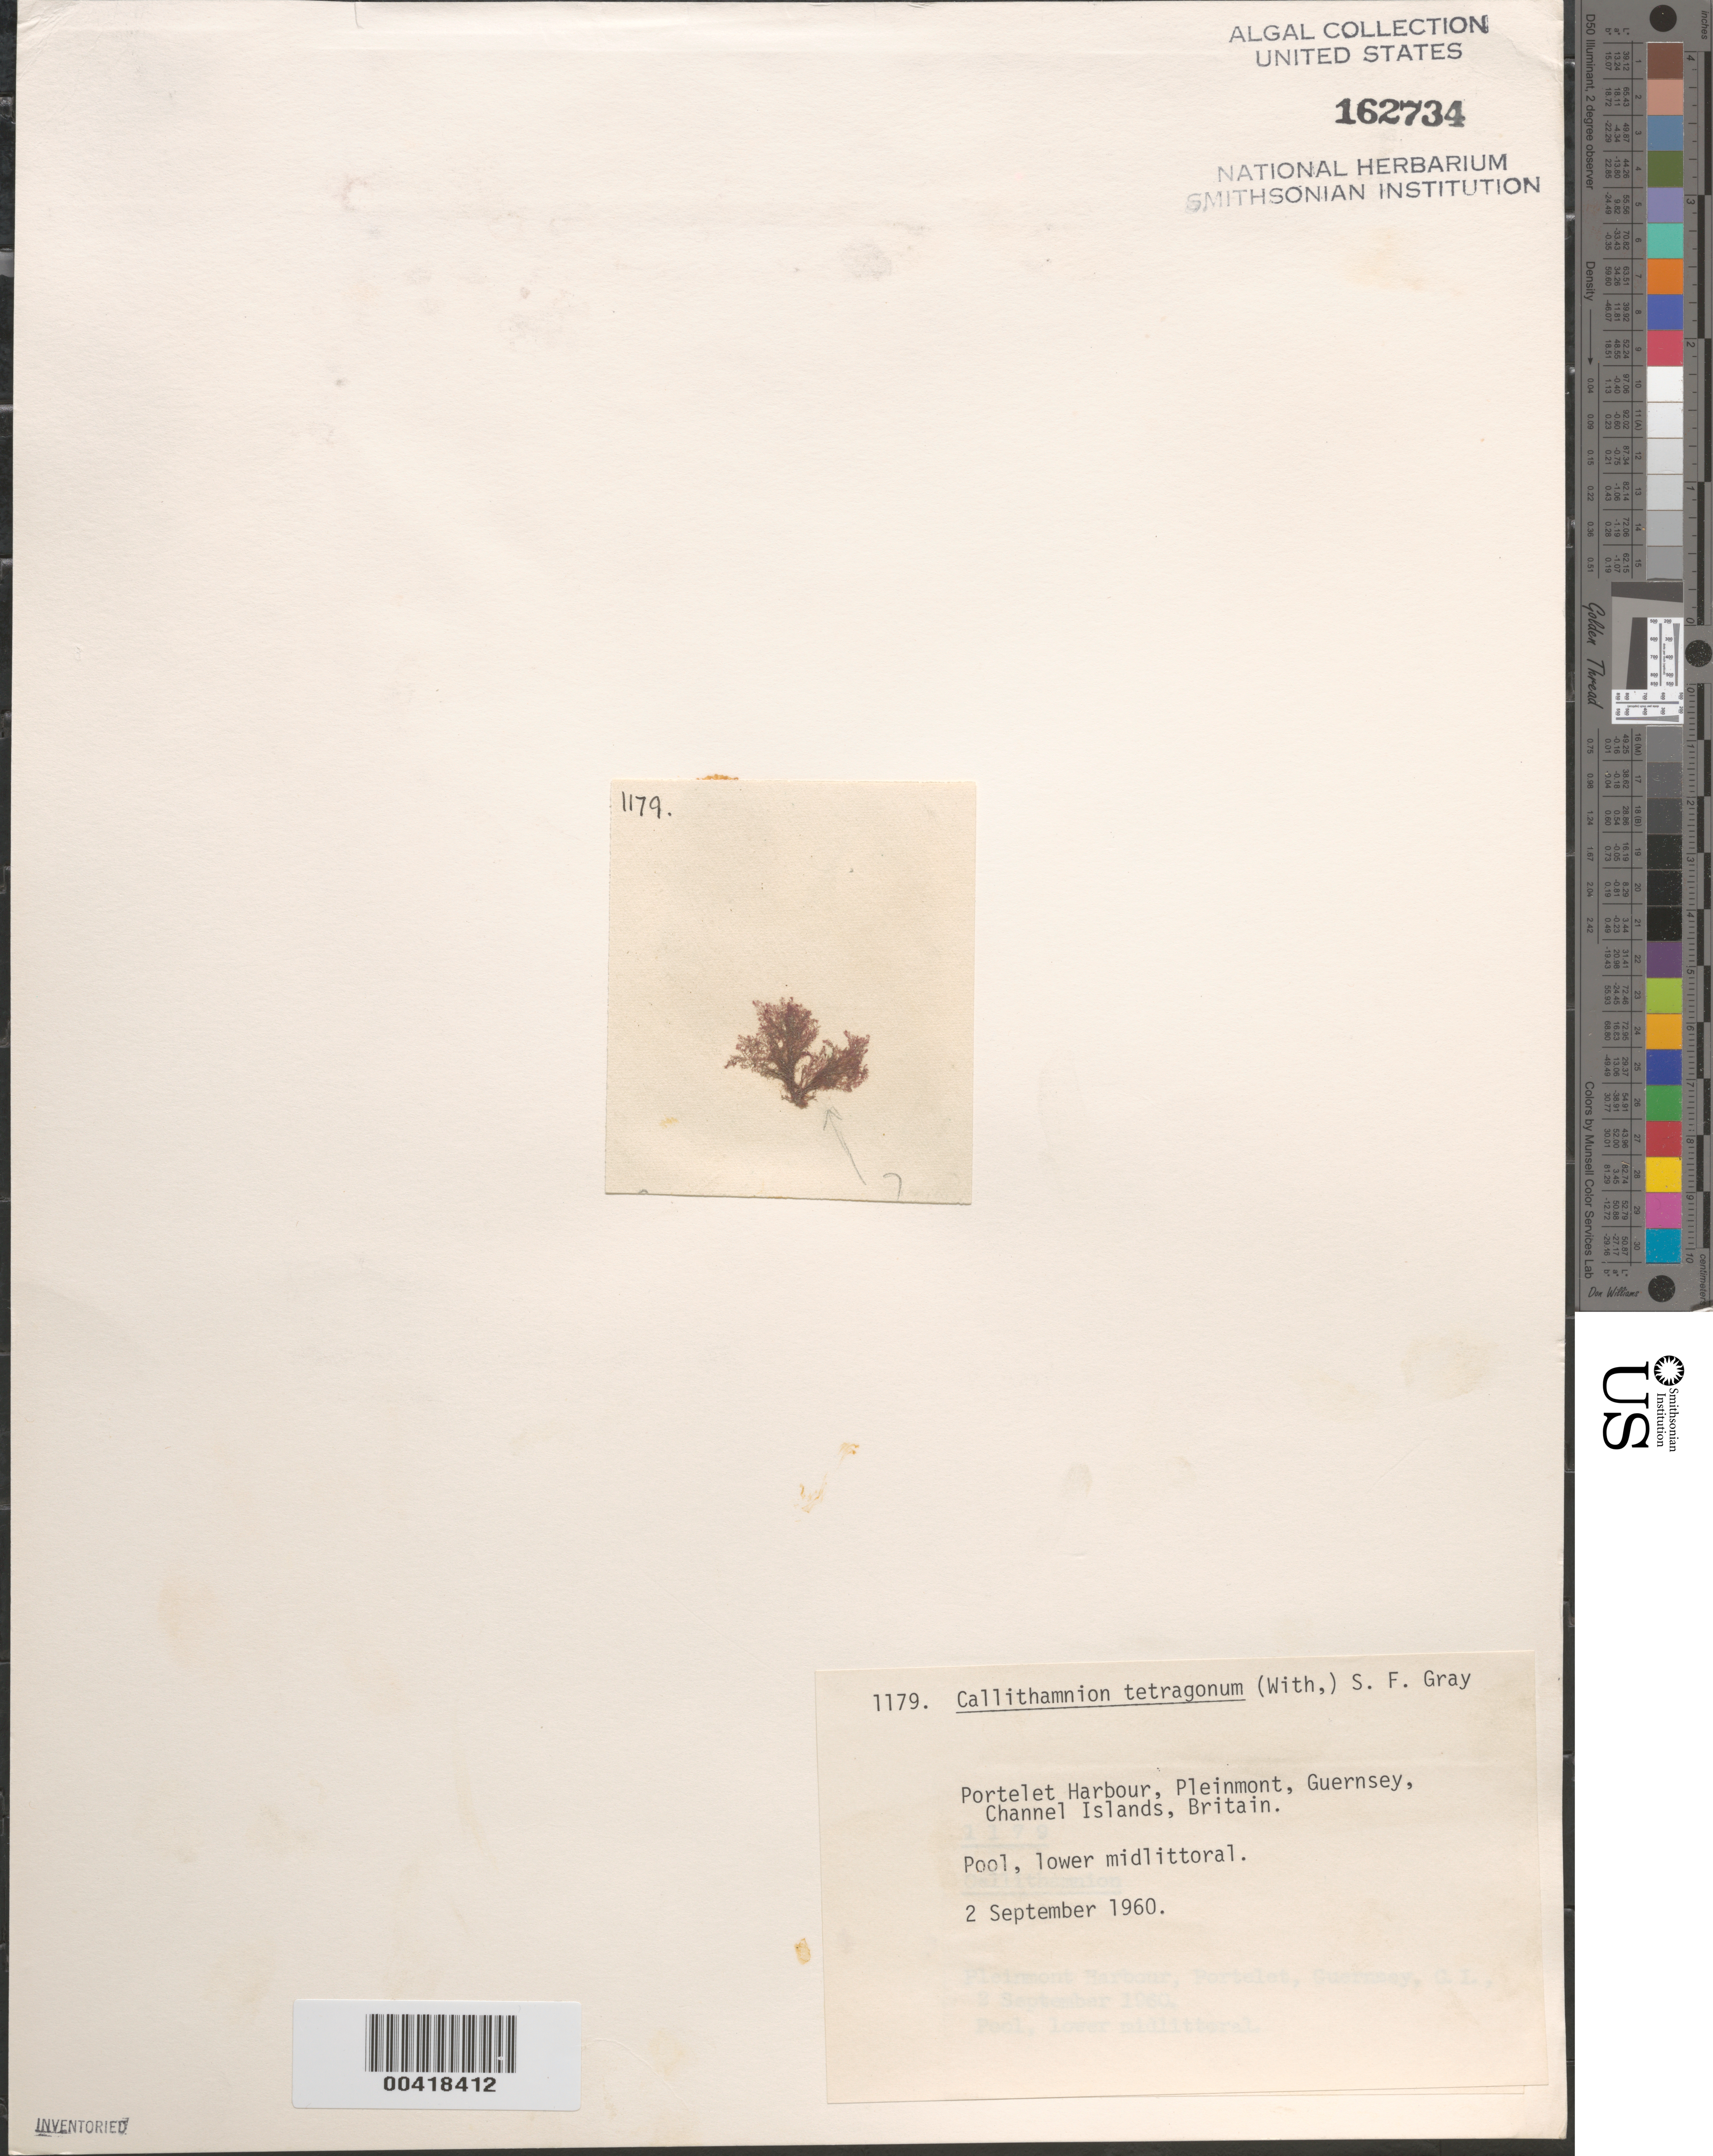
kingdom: Plantae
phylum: Rhodophyta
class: Florideophyceae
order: Ceramiales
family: Callithamniaceae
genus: Callithamnion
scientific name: Callithamnion tetragonum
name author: (With.) S.F. Gray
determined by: Dixon, P. S.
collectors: P. S. Dixon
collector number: PSD 1179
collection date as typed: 02 Sep 1960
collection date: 1960-09-02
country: United Kingdom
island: Guernsey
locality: Portelet Harbor, Pleinmont. Bailiwick of Guernsey.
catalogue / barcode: US 162734